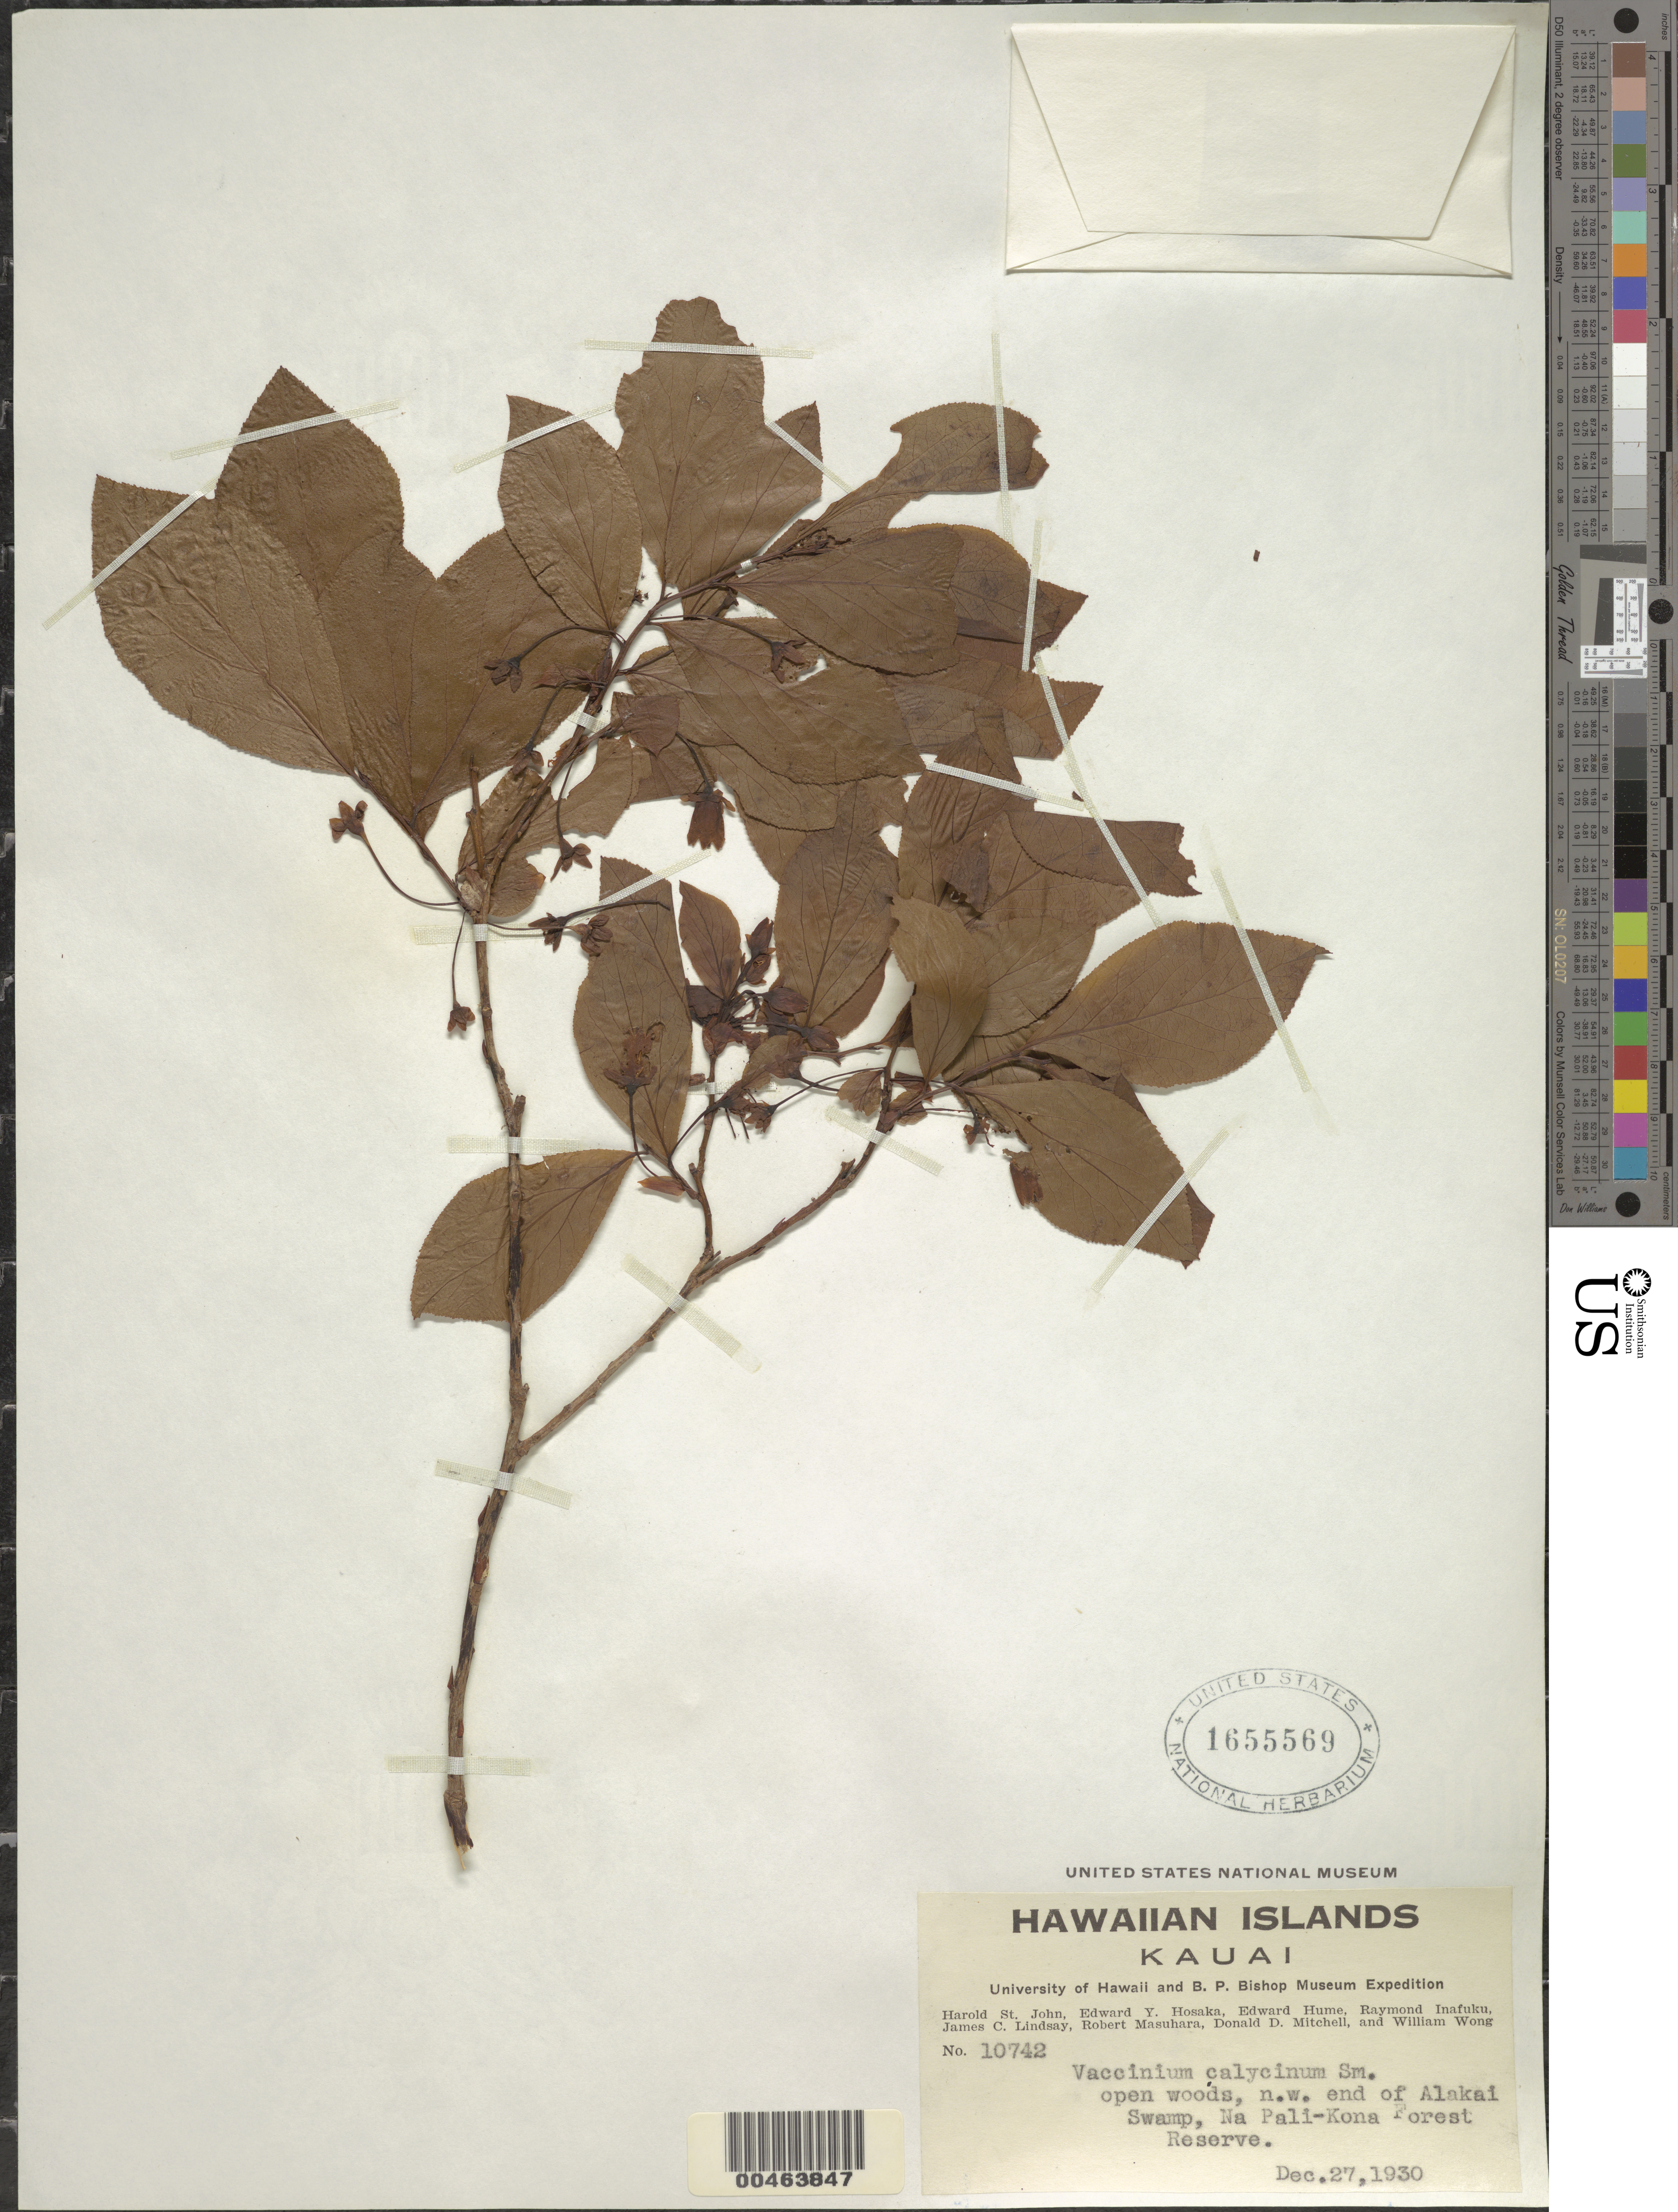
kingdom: Plantae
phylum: Tracheophyta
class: Magnoliopsida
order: Ericales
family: Ericaceae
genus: Vaccinium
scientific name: Vaccinium calycinum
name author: Sm.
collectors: H. St. John, E. Y. Hosaka, E. Hume & R. Inafuku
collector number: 10742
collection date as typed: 27 Dec 1930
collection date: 1930-12-27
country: United States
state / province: Hawaii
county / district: Kauai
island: Kaua'i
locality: Northwest end of Alakai Swamp, Na Pali-Kona Forest Reserve.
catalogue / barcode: US 1655569